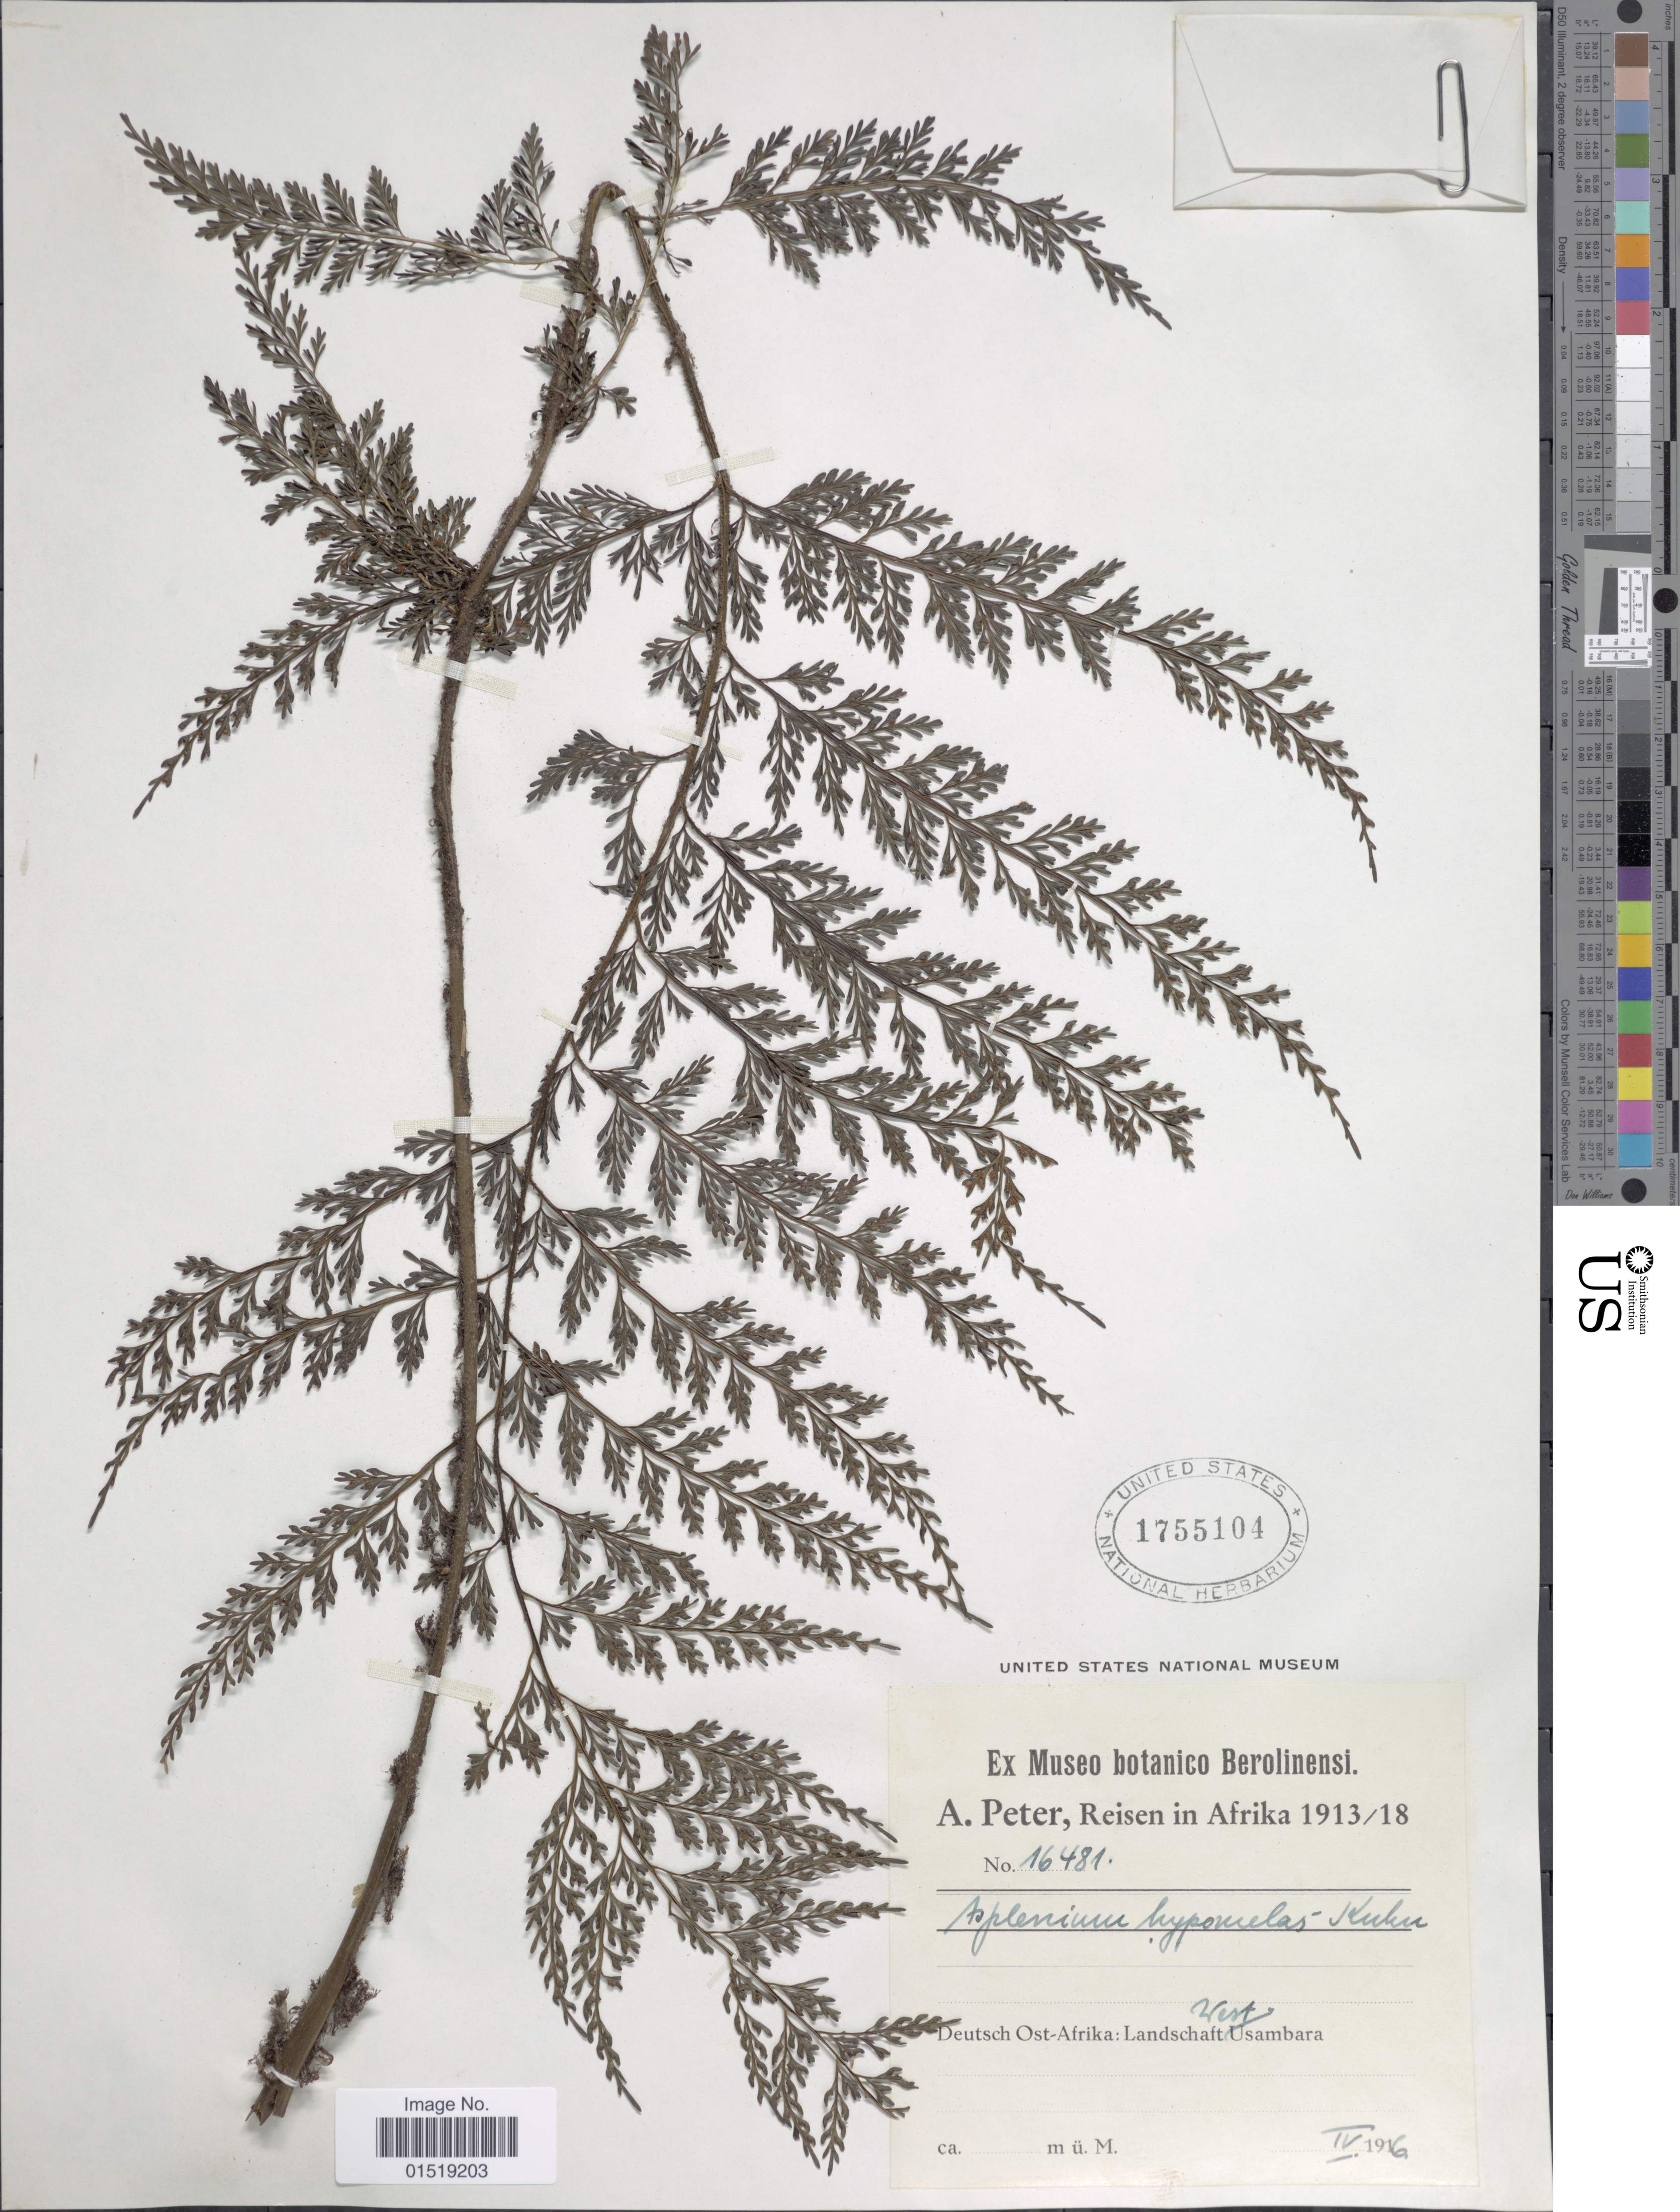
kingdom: Plantae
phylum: Tracheophyta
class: Polypodiopsida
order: Polypodiales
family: Aspleniaceae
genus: Asplenium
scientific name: Asplenium hypomelas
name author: Kuhn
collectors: A. Peter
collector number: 16481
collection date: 1916-04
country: Tanzania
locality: Deutsch Ost-Afrika: Landschaft West Usambara.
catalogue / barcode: US 1755104